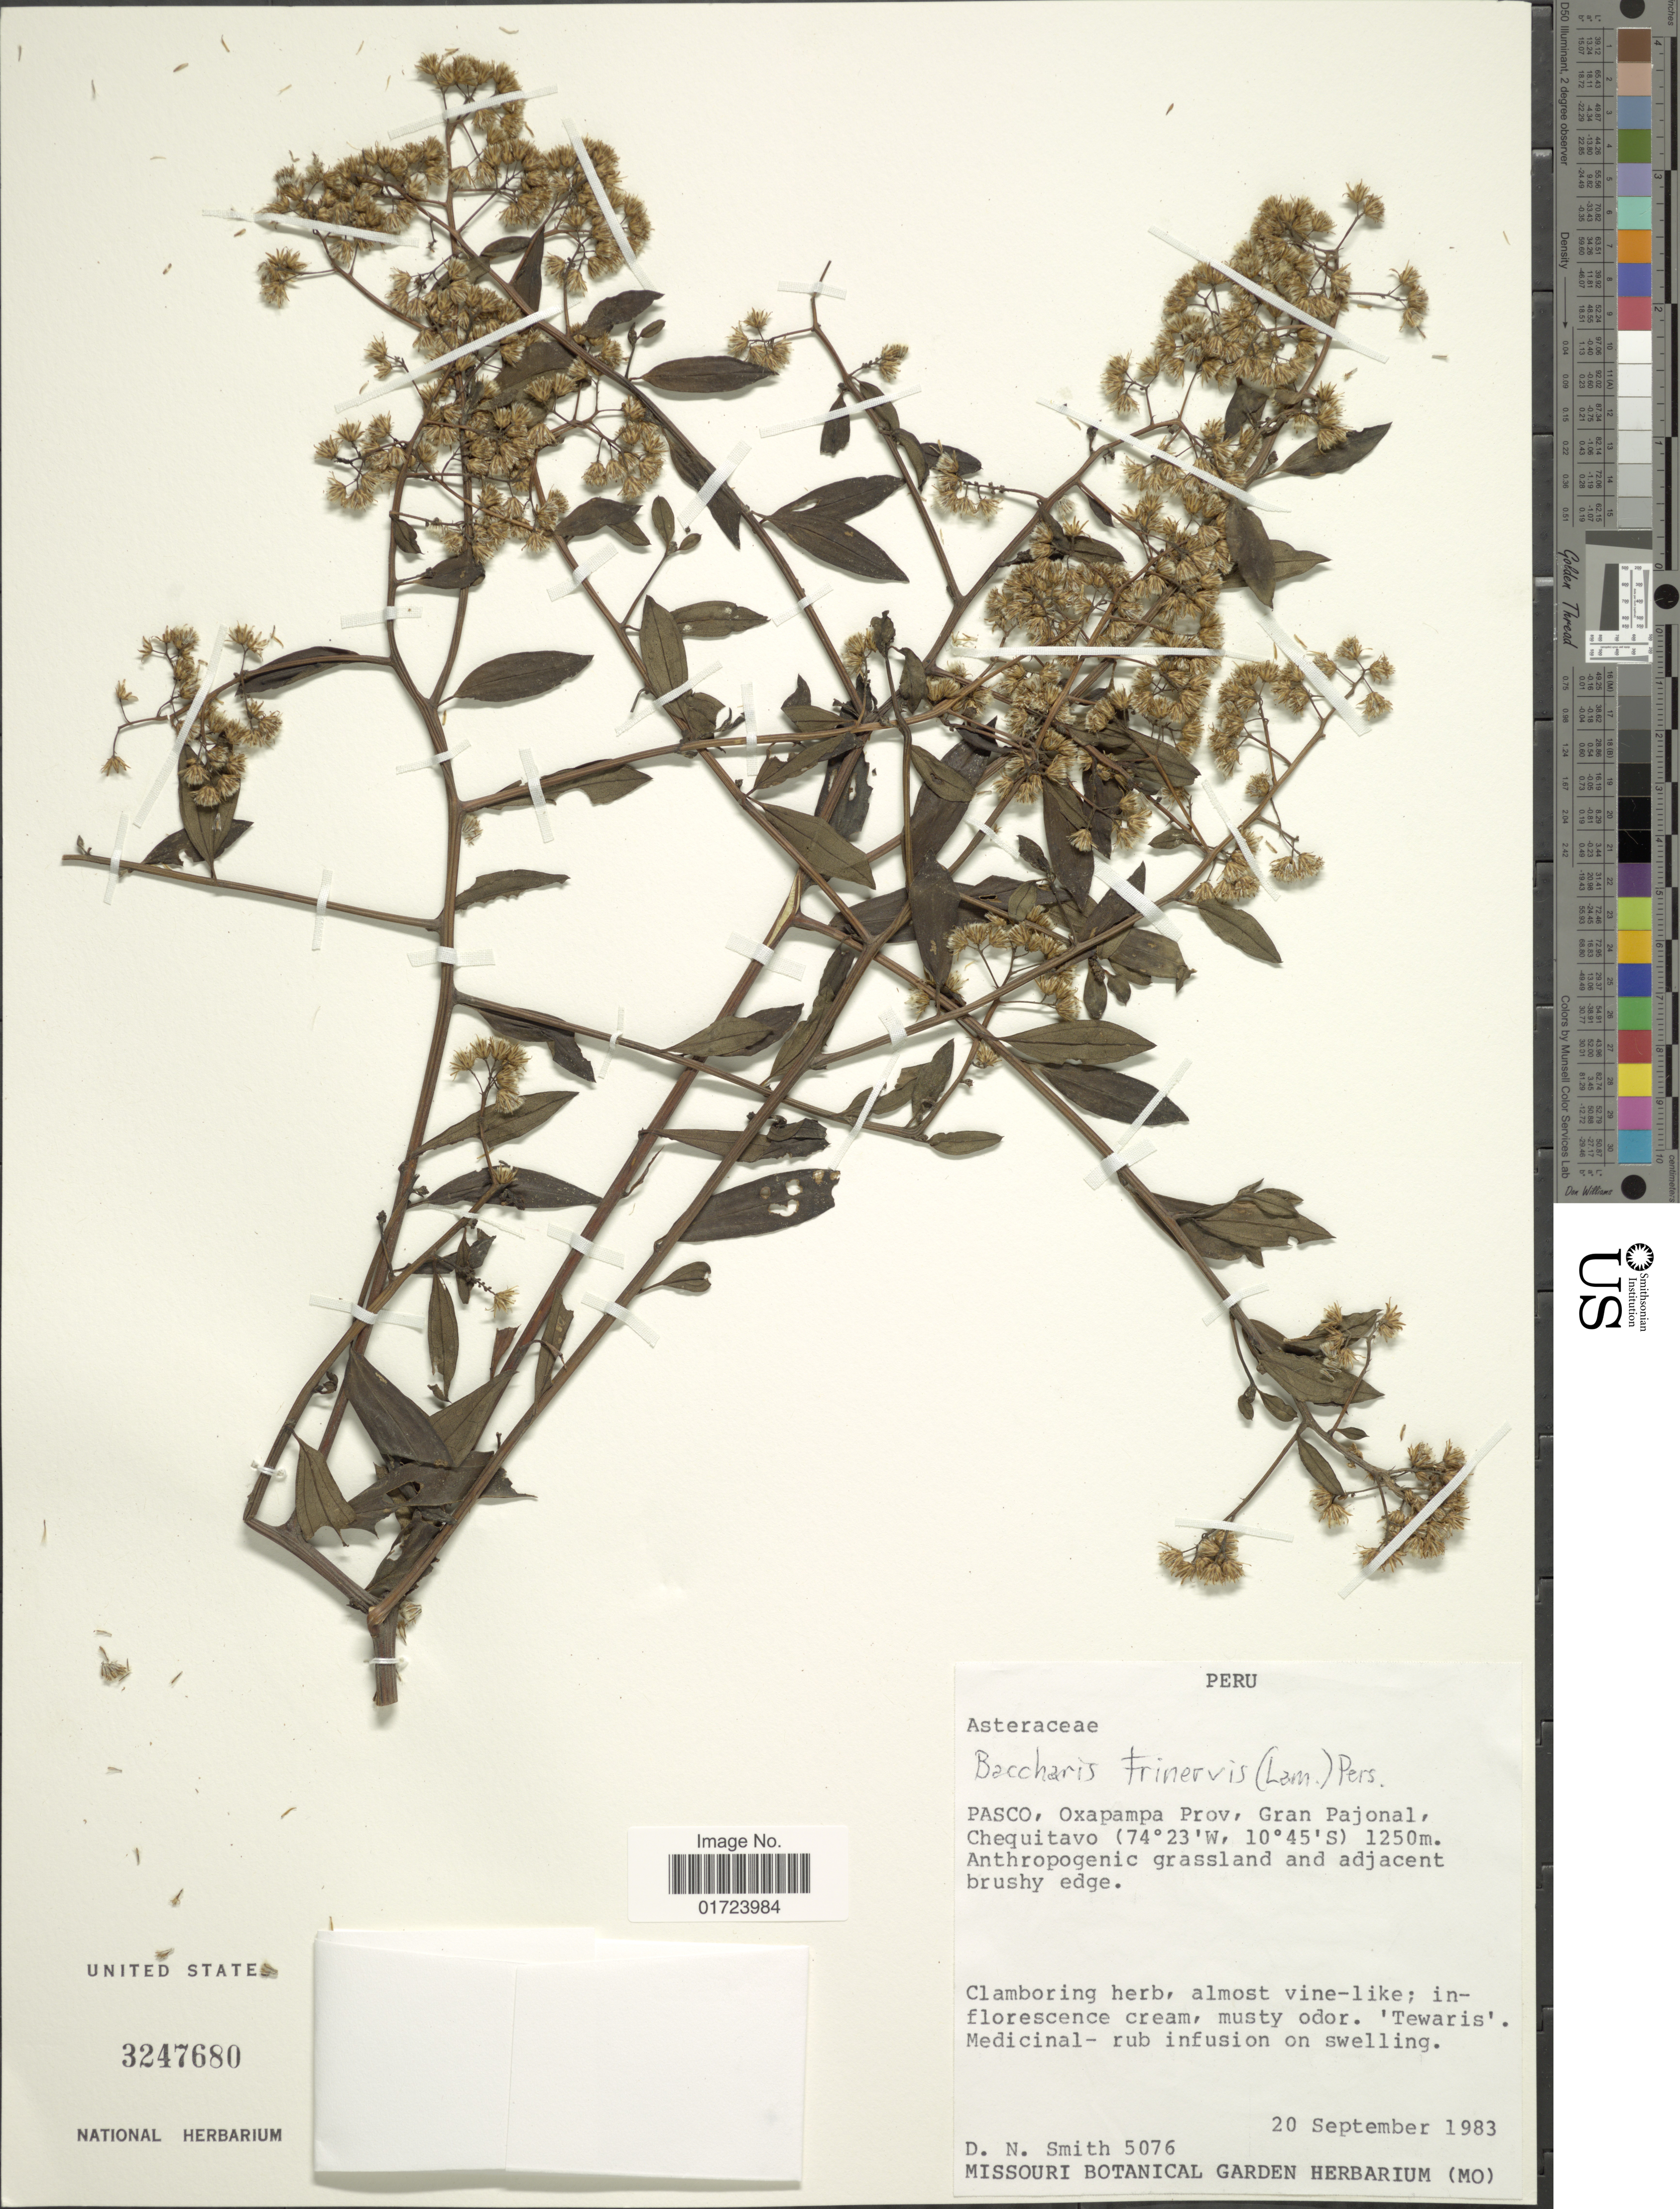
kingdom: Plantae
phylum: Tracheophyta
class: Magnoliopsida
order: Asterales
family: Asteraceae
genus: Baccharis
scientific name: Baccharis trinervis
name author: (Lam.) Pers.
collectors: D. Smith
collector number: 5076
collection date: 1983-09-20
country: Peru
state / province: Pasco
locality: Pasco.Oxapampa Prov. Gran Pajonal, Chequitavo.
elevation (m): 1250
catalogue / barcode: US 3247680